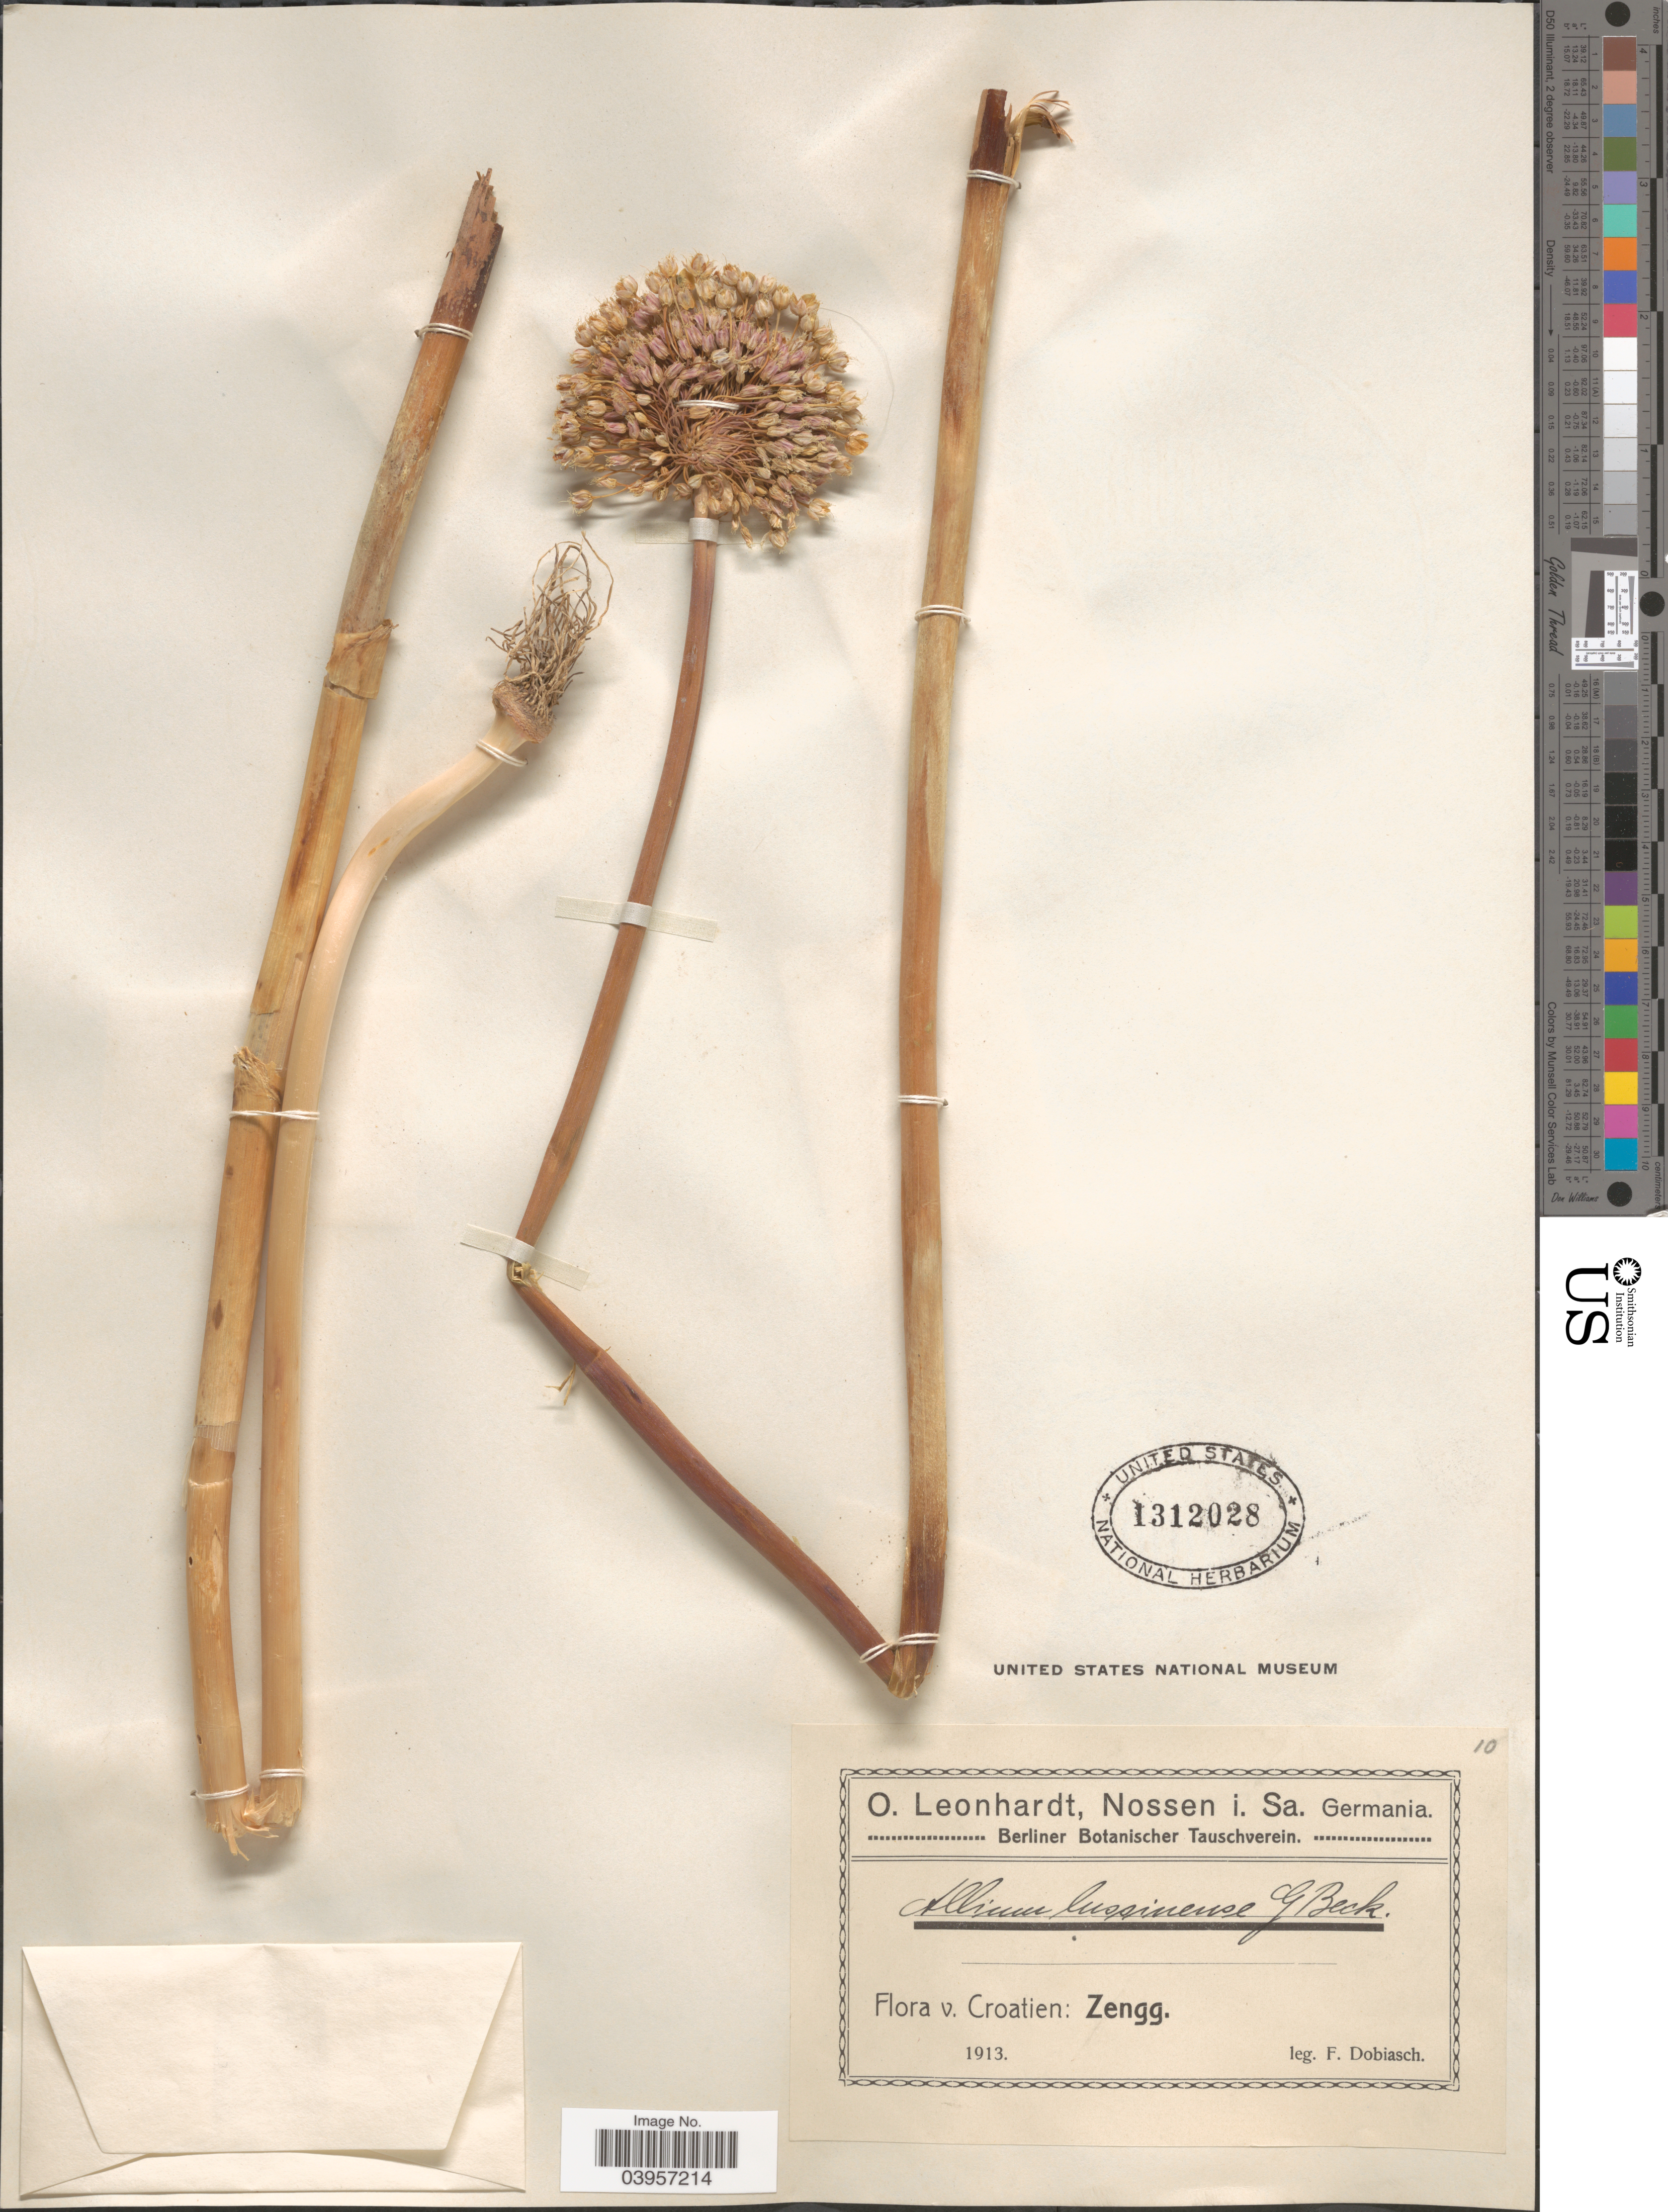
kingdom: Plantae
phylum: Tracheophyta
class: Liliopsida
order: Asparagales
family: Amaryllidaceae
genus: Allium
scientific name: Allium lussinense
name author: Beck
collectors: F. Dobiasch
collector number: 10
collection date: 1913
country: Croatia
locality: Zengg.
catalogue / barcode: US 1312028